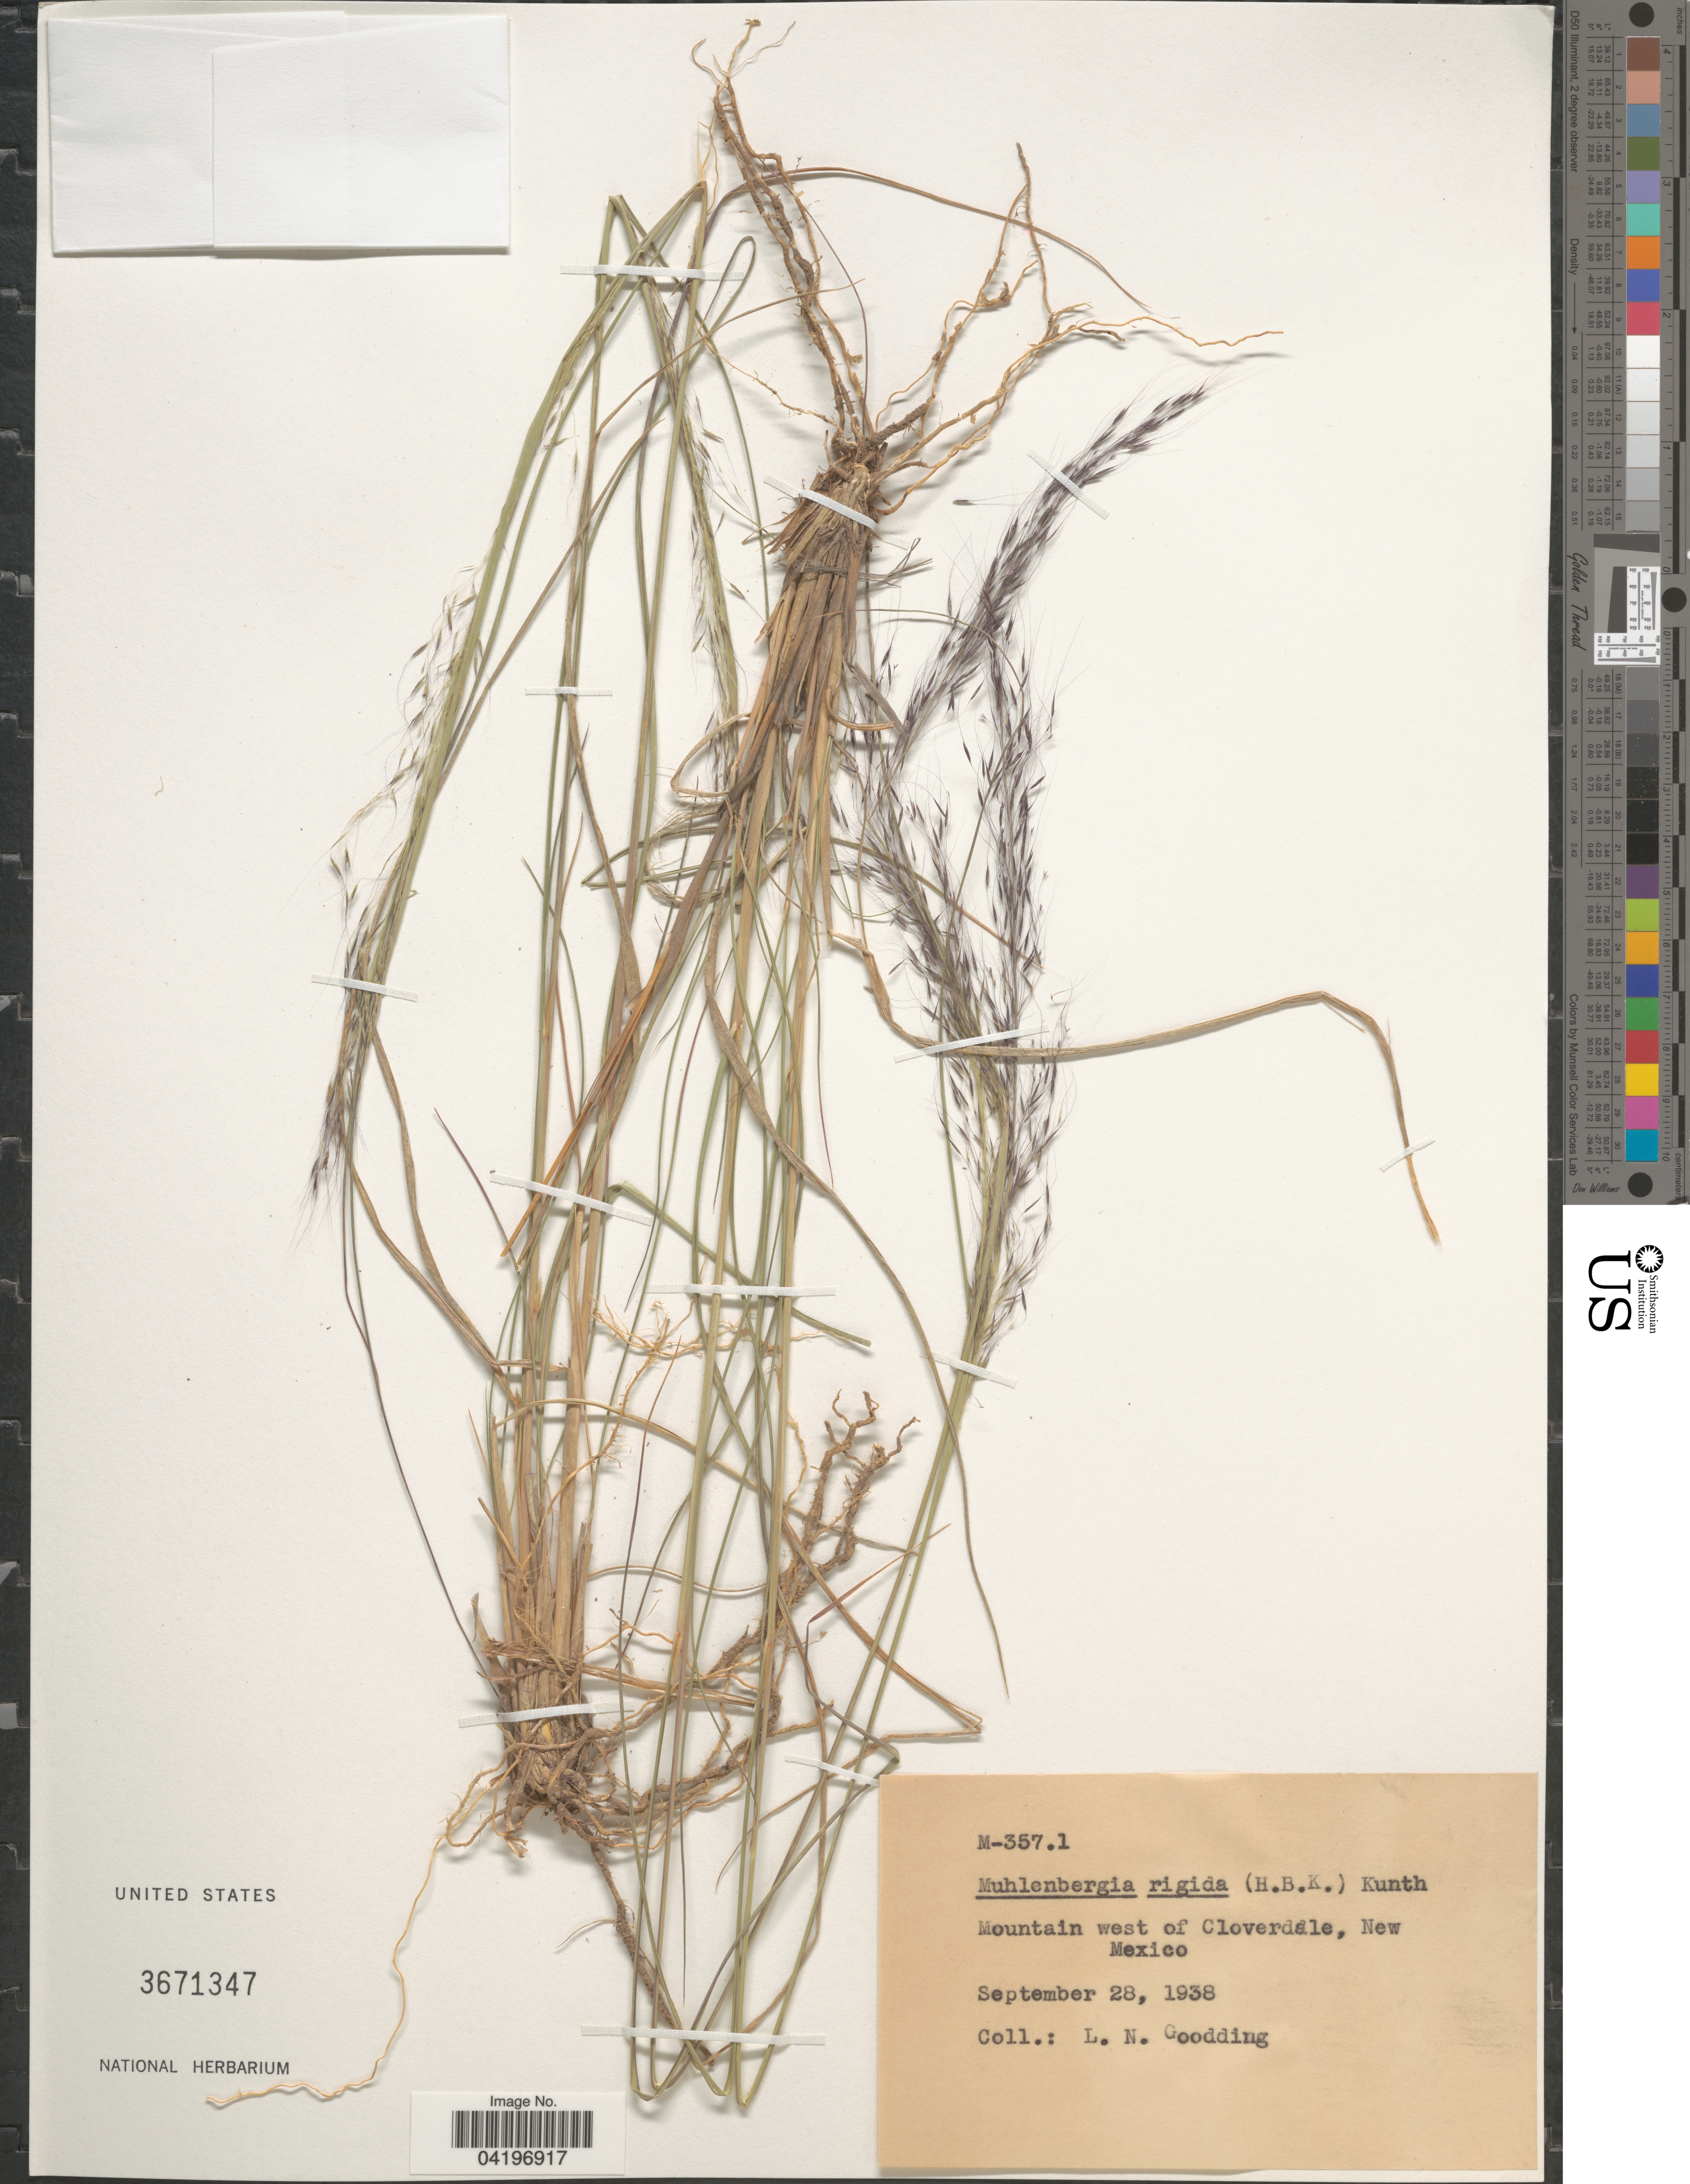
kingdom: Plantae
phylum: Tracheophyta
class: Liliopsida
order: Poales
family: Poaceae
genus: Muhlenbergia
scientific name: Muhlenbergia rigens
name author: (Benth.) Hitchc.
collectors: L. N. Goodding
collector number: M-357.1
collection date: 1938-09-28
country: United States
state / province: New Mexico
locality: Mountain west of Cloverdale.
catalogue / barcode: US 3671347